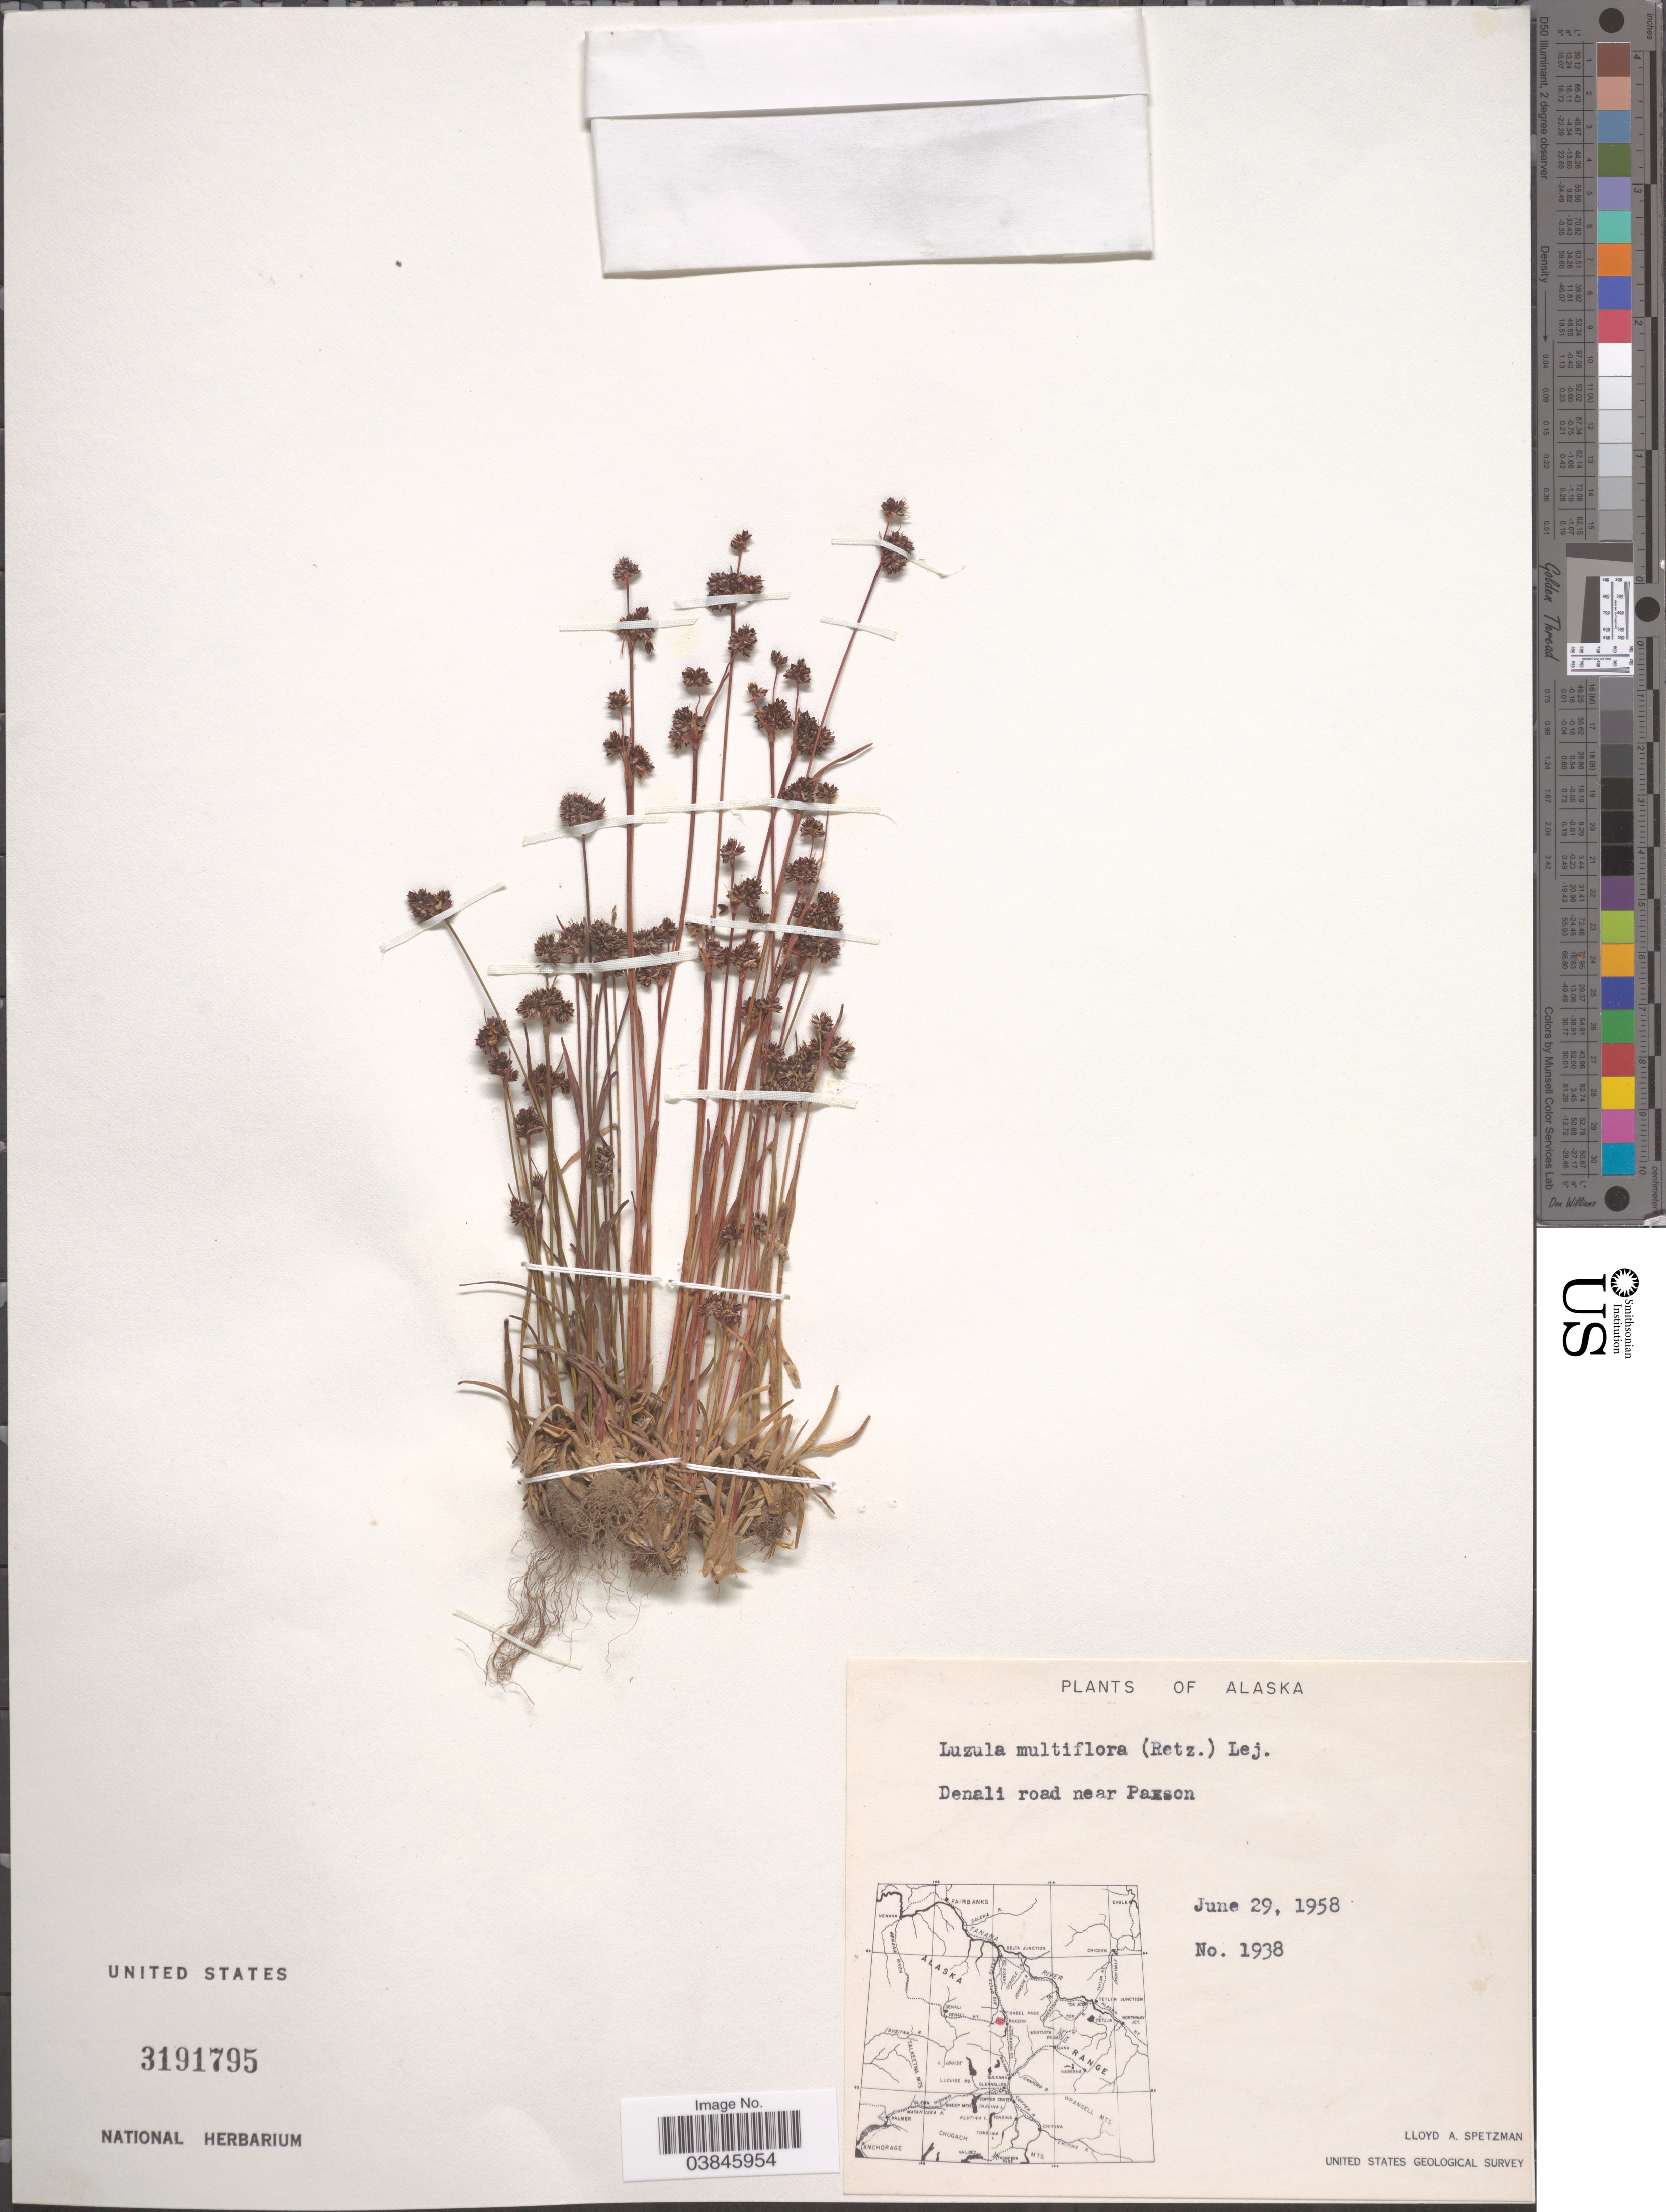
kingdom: Plantae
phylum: Tracheophyta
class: Liliopsida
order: Poales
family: Juncaceae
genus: Luzula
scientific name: Luzula multiflora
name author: (Ehrh.) Lej.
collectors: L. Spetzman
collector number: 1938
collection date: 1958-06-29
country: United States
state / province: Alaska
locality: Denali road near Paxson.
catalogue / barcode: US 3191795